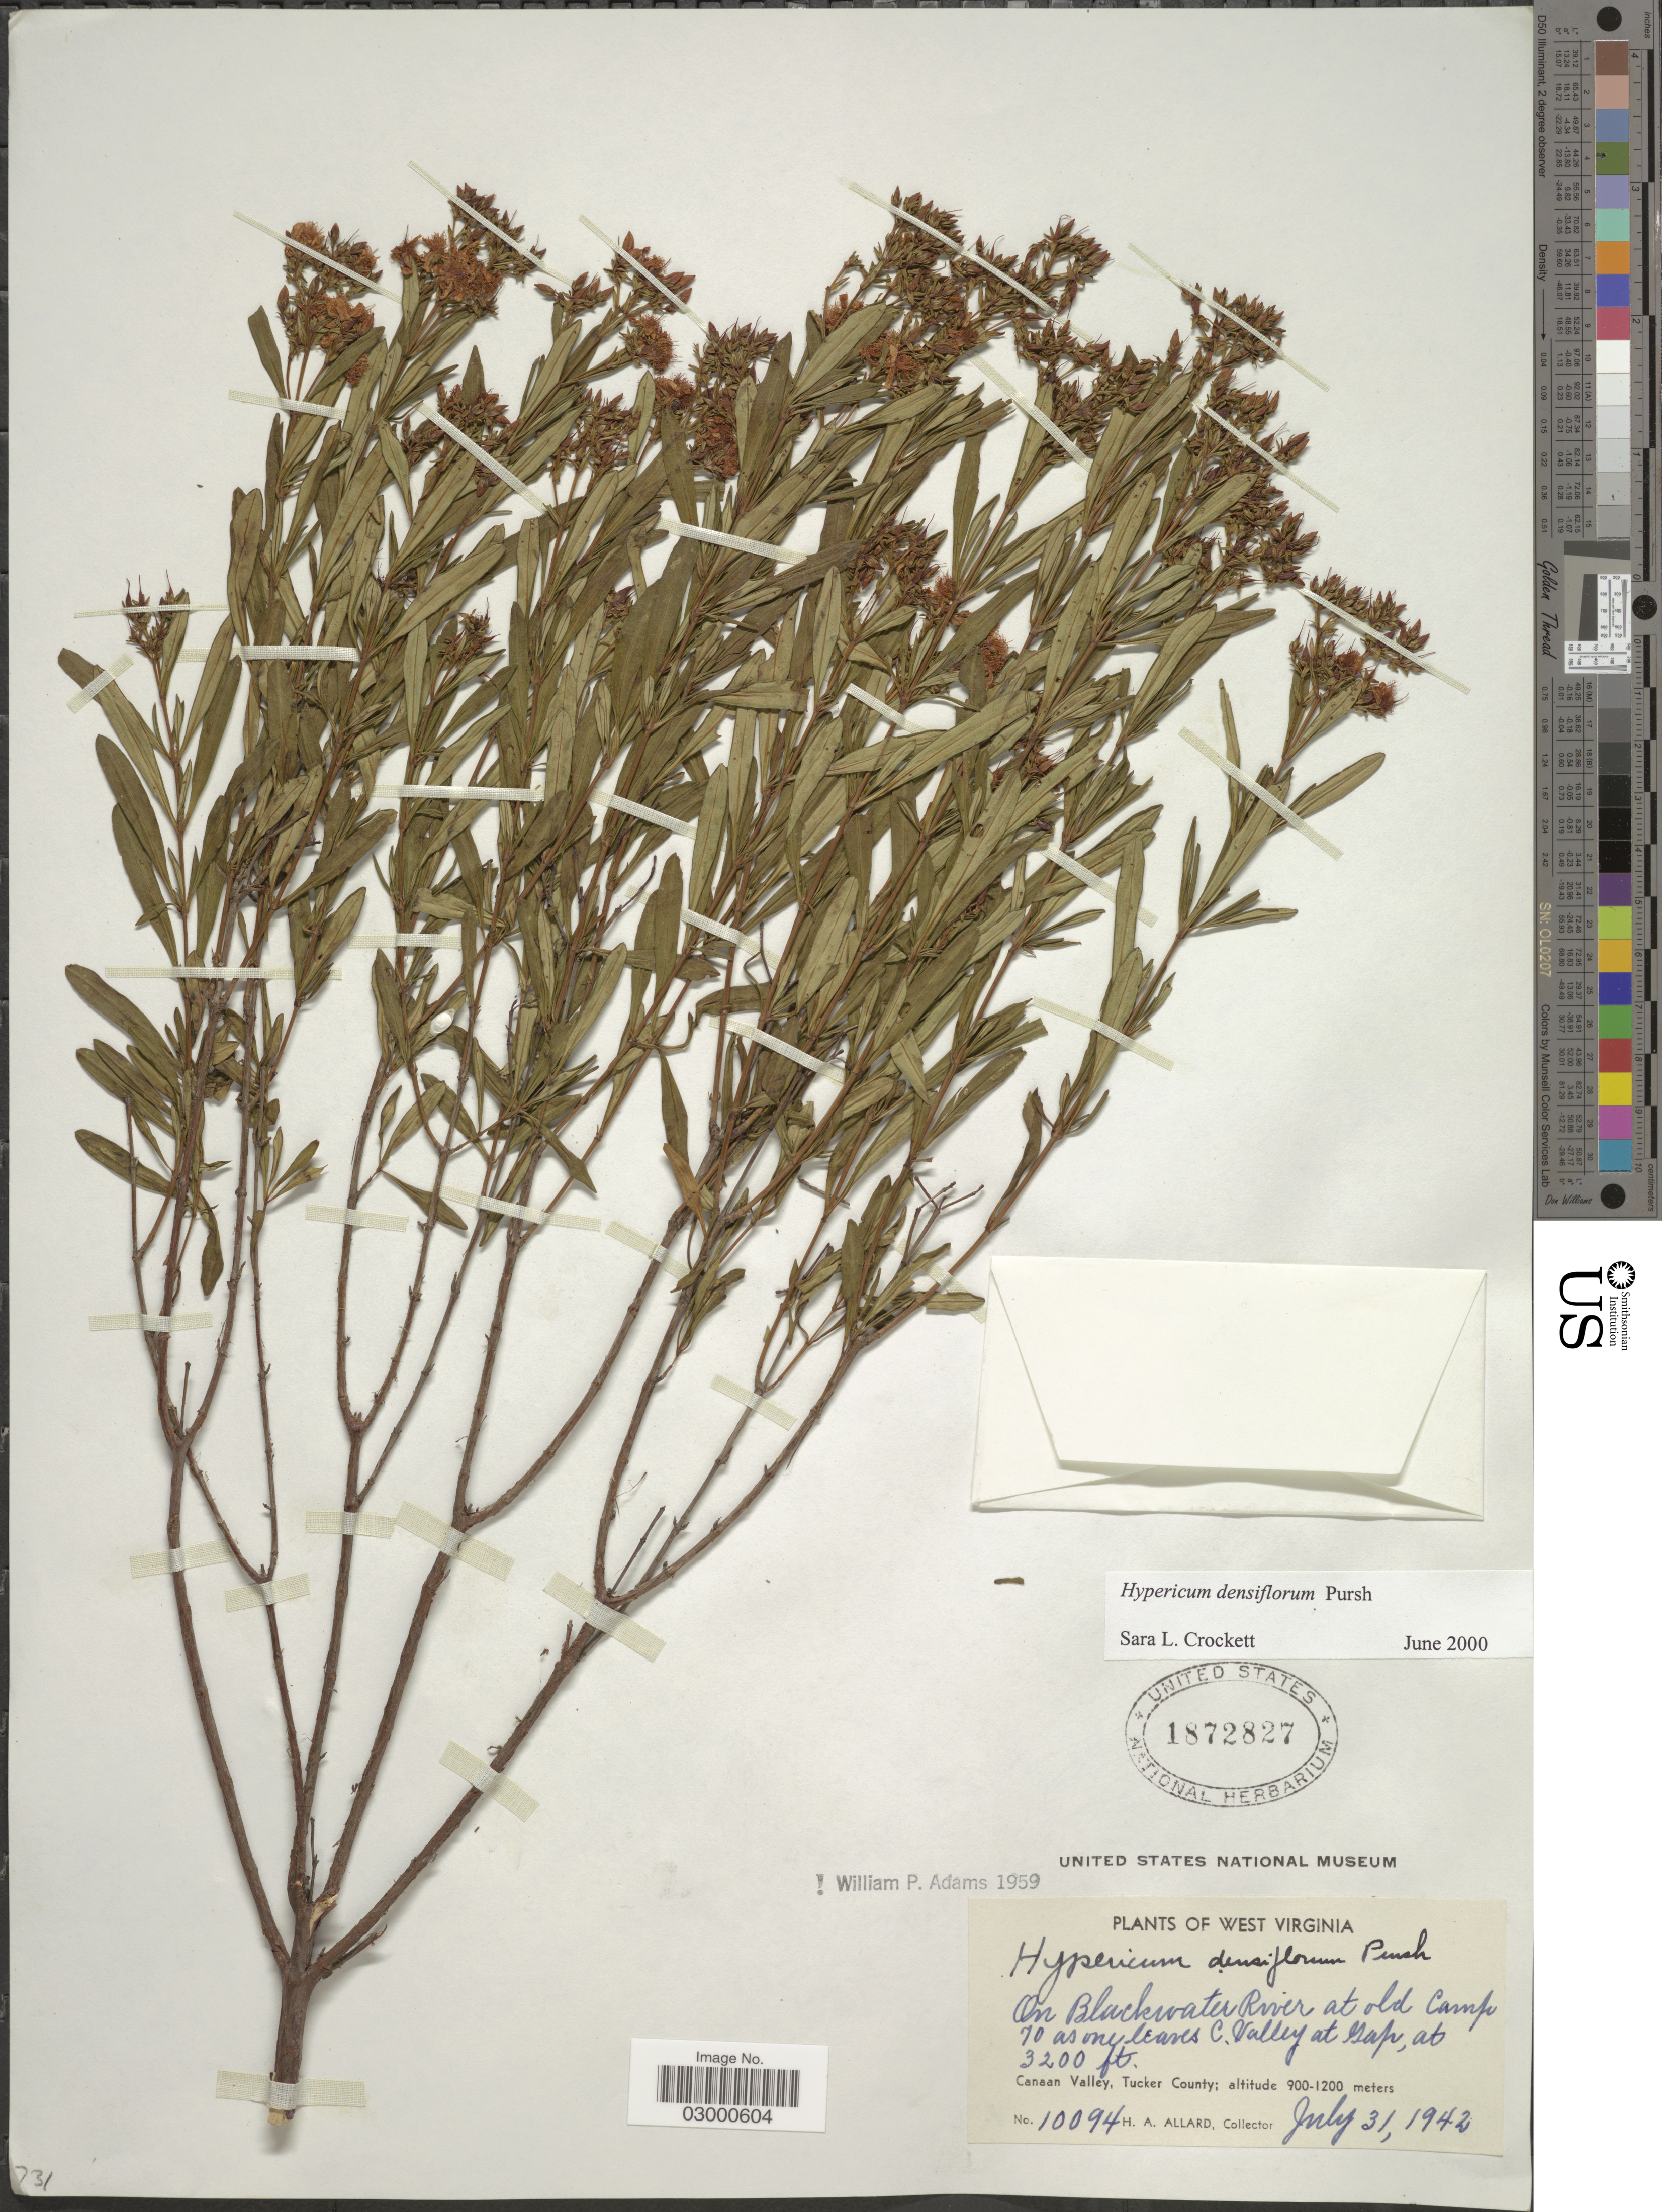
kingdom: Plantae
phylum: Tracheophyta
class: Magnoliopsida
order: Malpighiales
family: Hypericaceae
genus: Hypericum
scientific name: Hypericum densiflorum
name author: Pursh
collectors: H. A. Allard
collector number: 10094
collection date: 1942-07-31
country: United States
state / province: West Virginia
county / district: Tucker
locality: On Blackwater River at old Camp 70 as one leaves C. Valley at Gap, Canaan Valley, Tucker County.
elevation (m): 900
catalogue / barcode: US 1872827